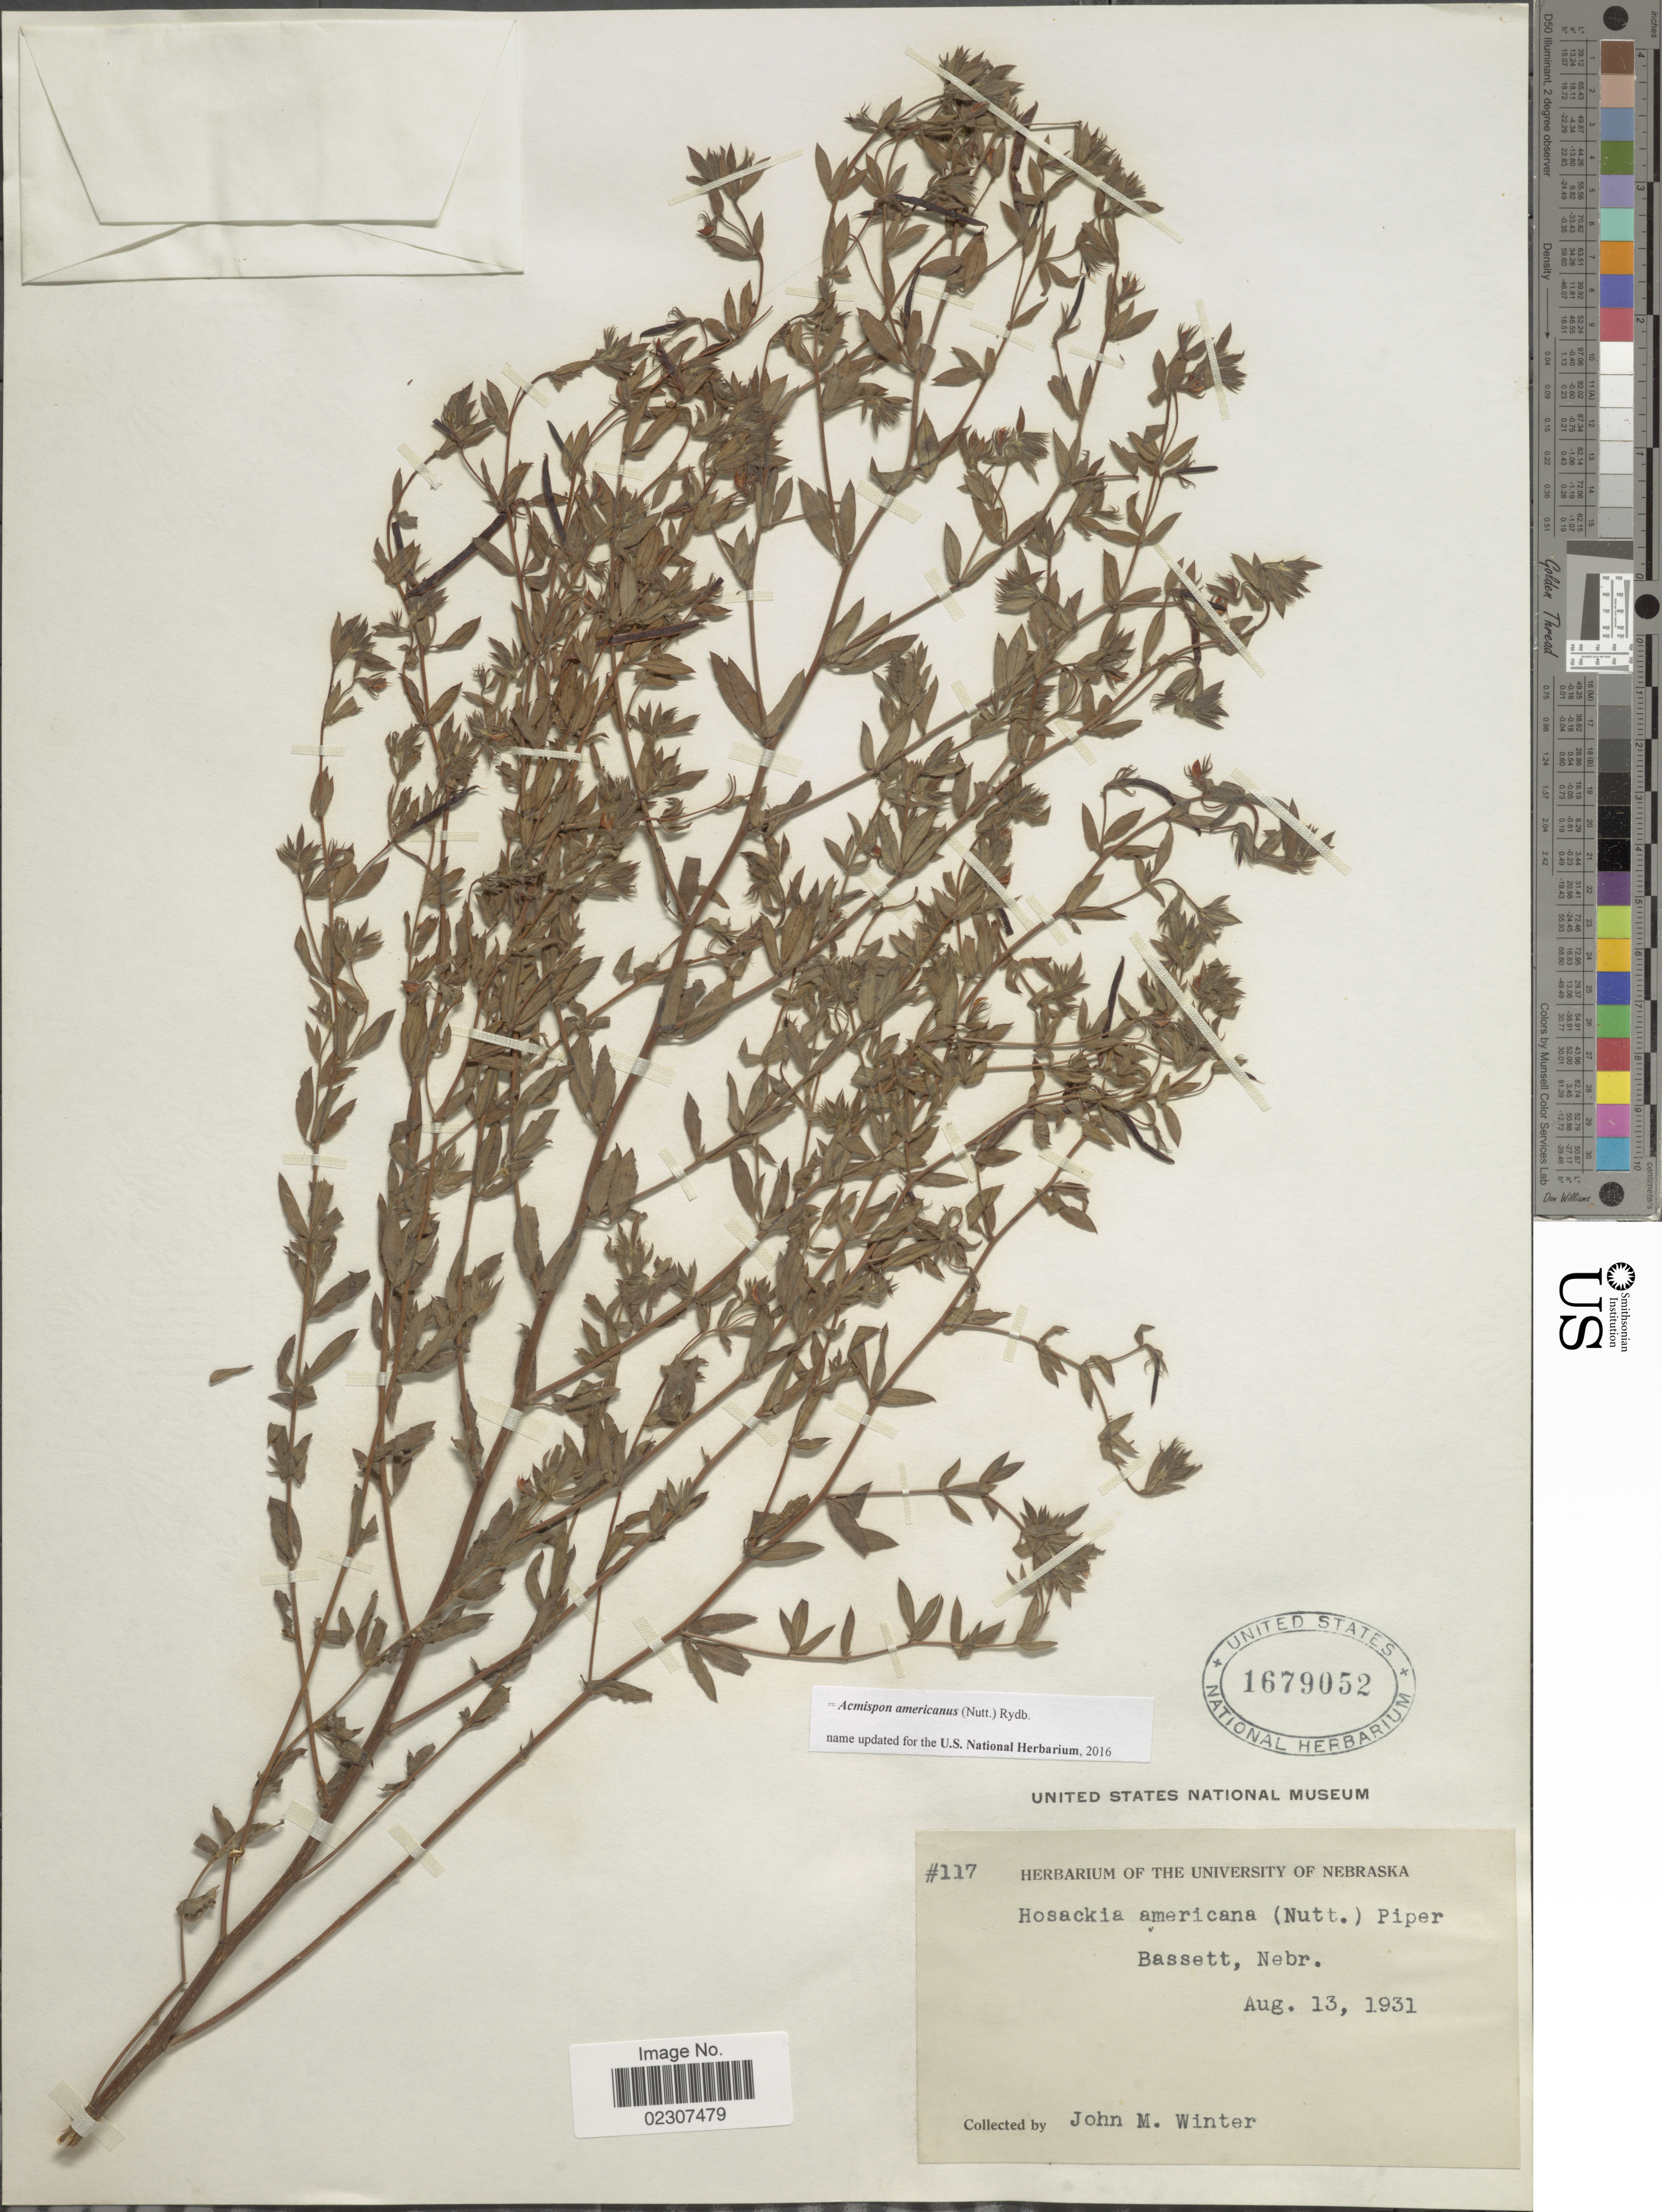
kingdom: Plantae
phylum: Tracheophyta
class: Magnoliopsida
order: Fabales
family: Fabaceae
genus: Acmispon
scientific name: Acmispon americanus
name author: (Nutt.) Rydb.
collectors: J. M. Winter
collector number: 117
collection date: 1931-08-13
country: United States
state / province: Nebraska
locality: Bassett, Nebr.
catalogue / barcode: US 167052